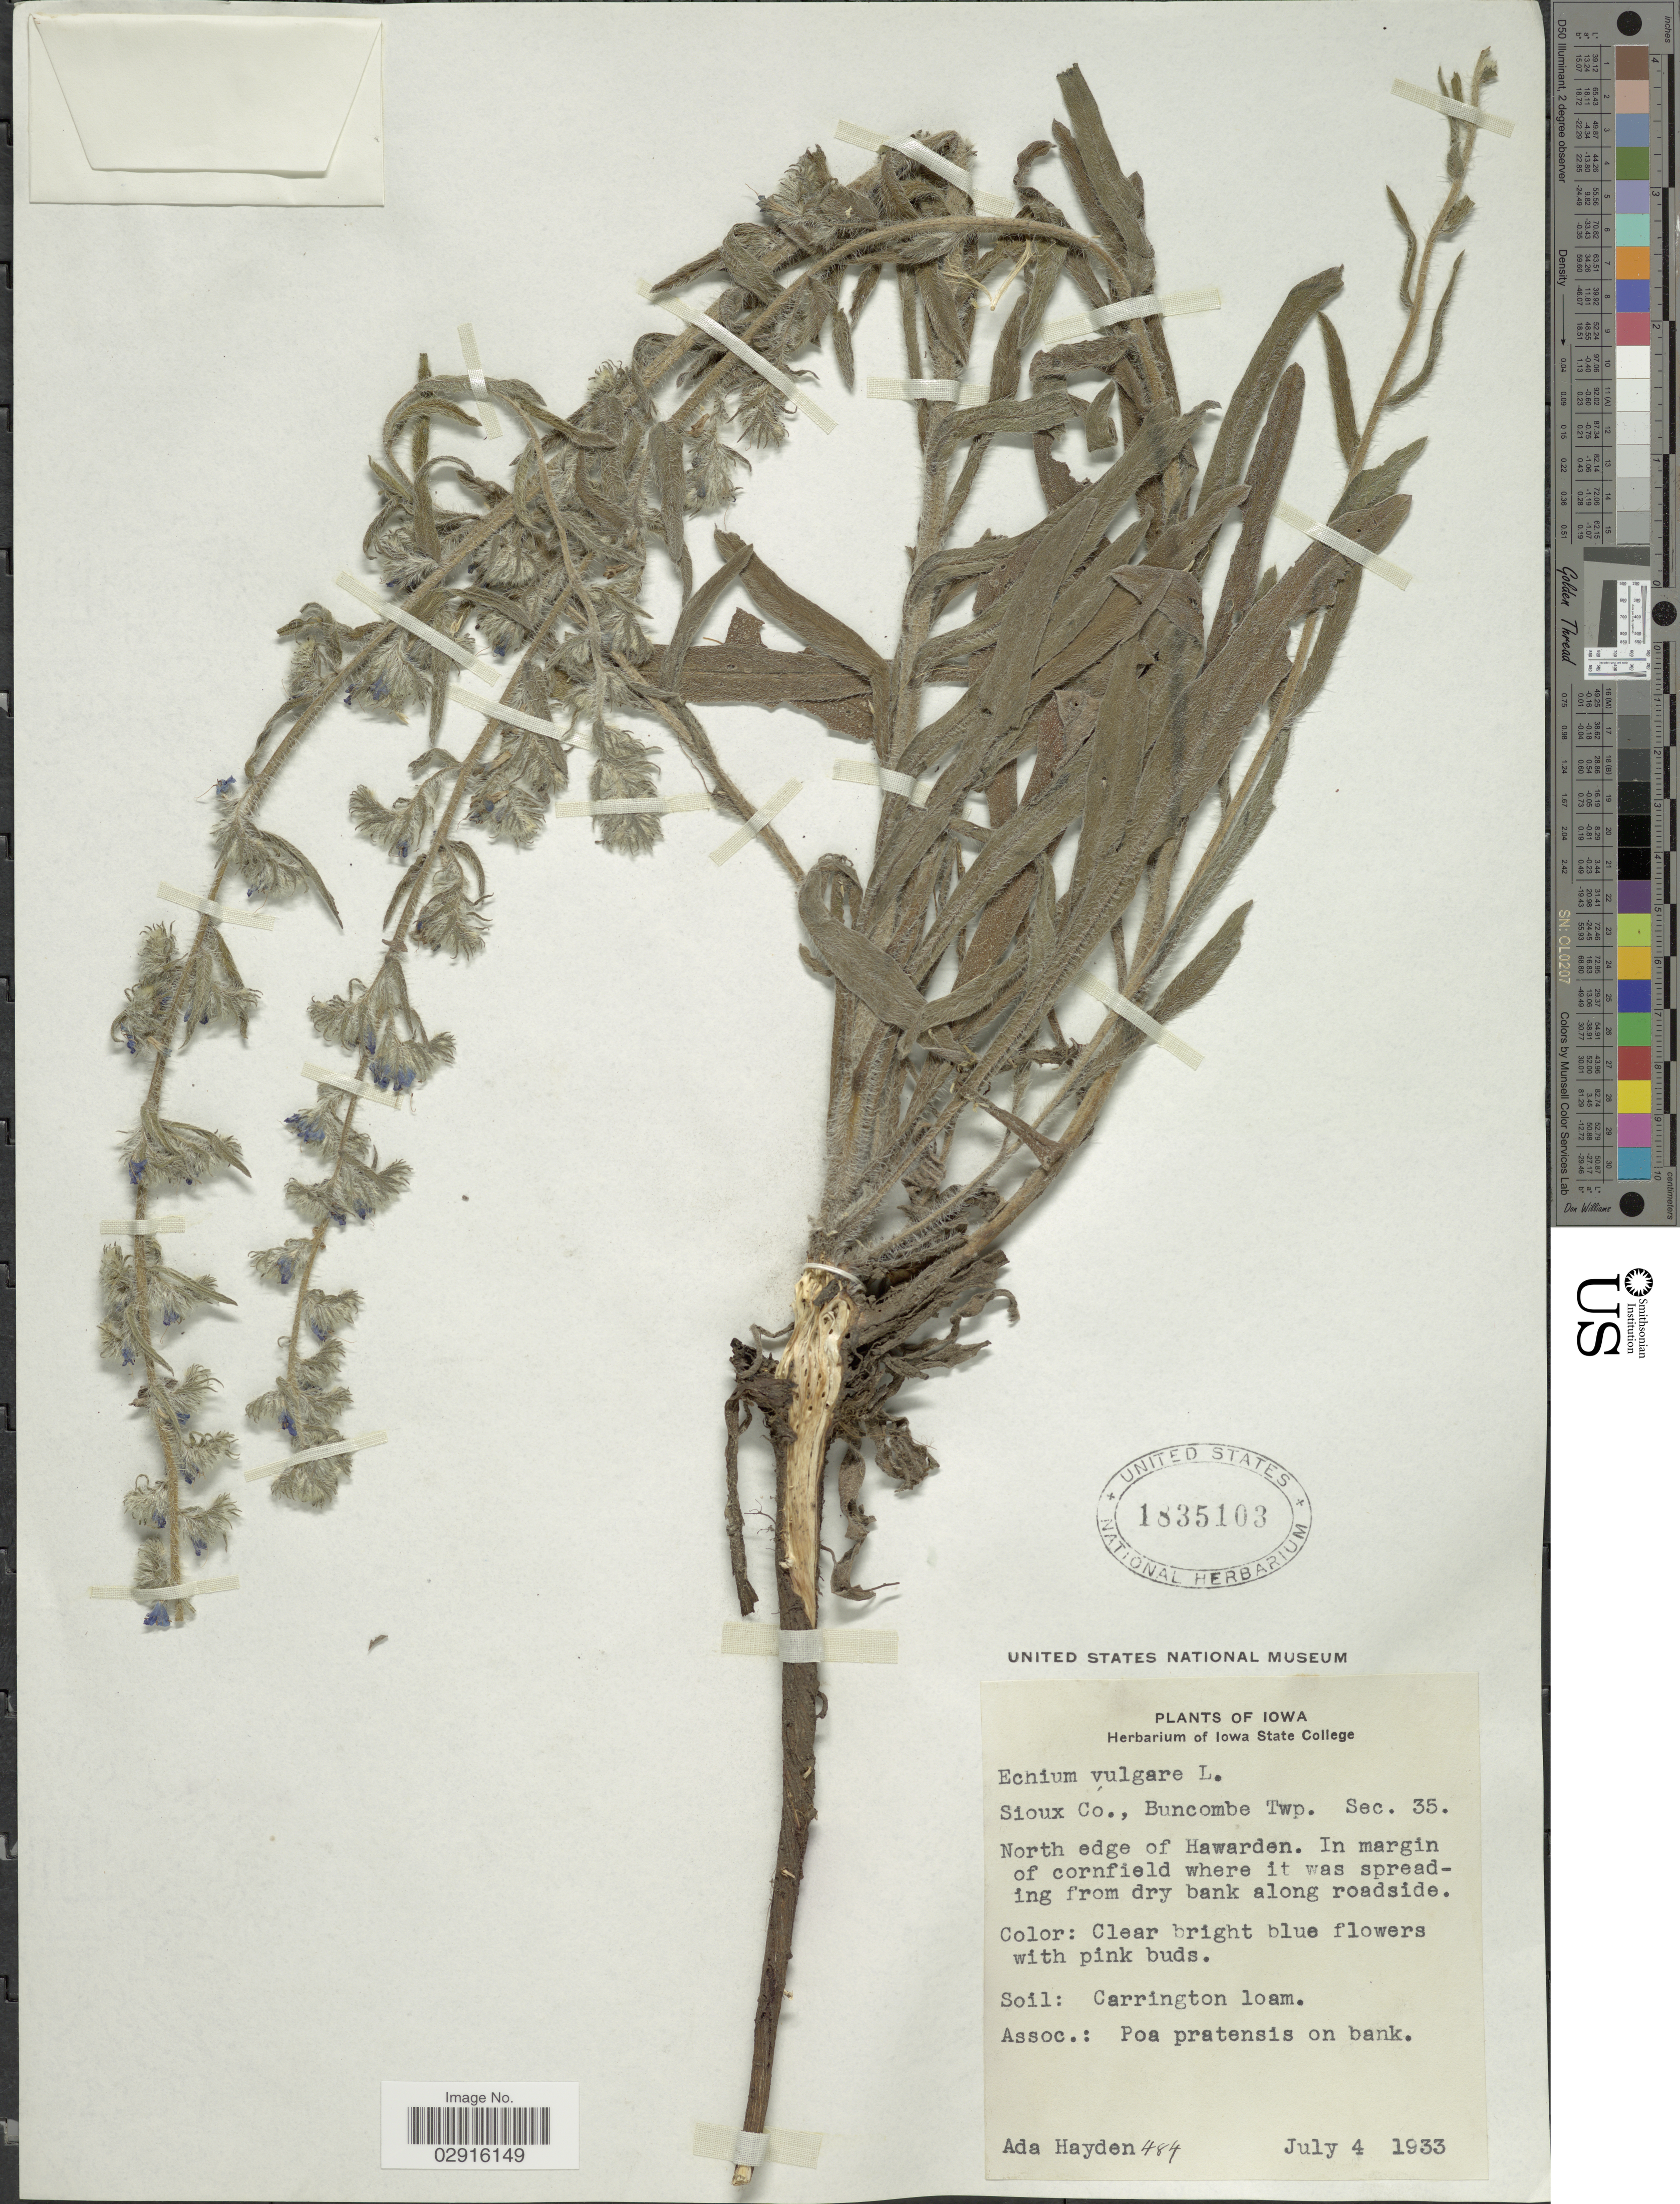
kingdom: Plantae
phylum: Tracheophyta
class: Magnoliopsida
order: Boraginales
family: Boraginaceae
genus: Echium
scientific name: Echium vulgare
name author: L.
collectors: Ada Hayden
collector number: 484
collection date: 1933-07-04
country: United States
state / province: Iowa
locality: Sioux Co., Buncombe Twp. Sec. 35. North edge of Hawarden. In margin of cornfield where it was spreading from dry bank along roadside.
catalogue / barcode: US 1835103